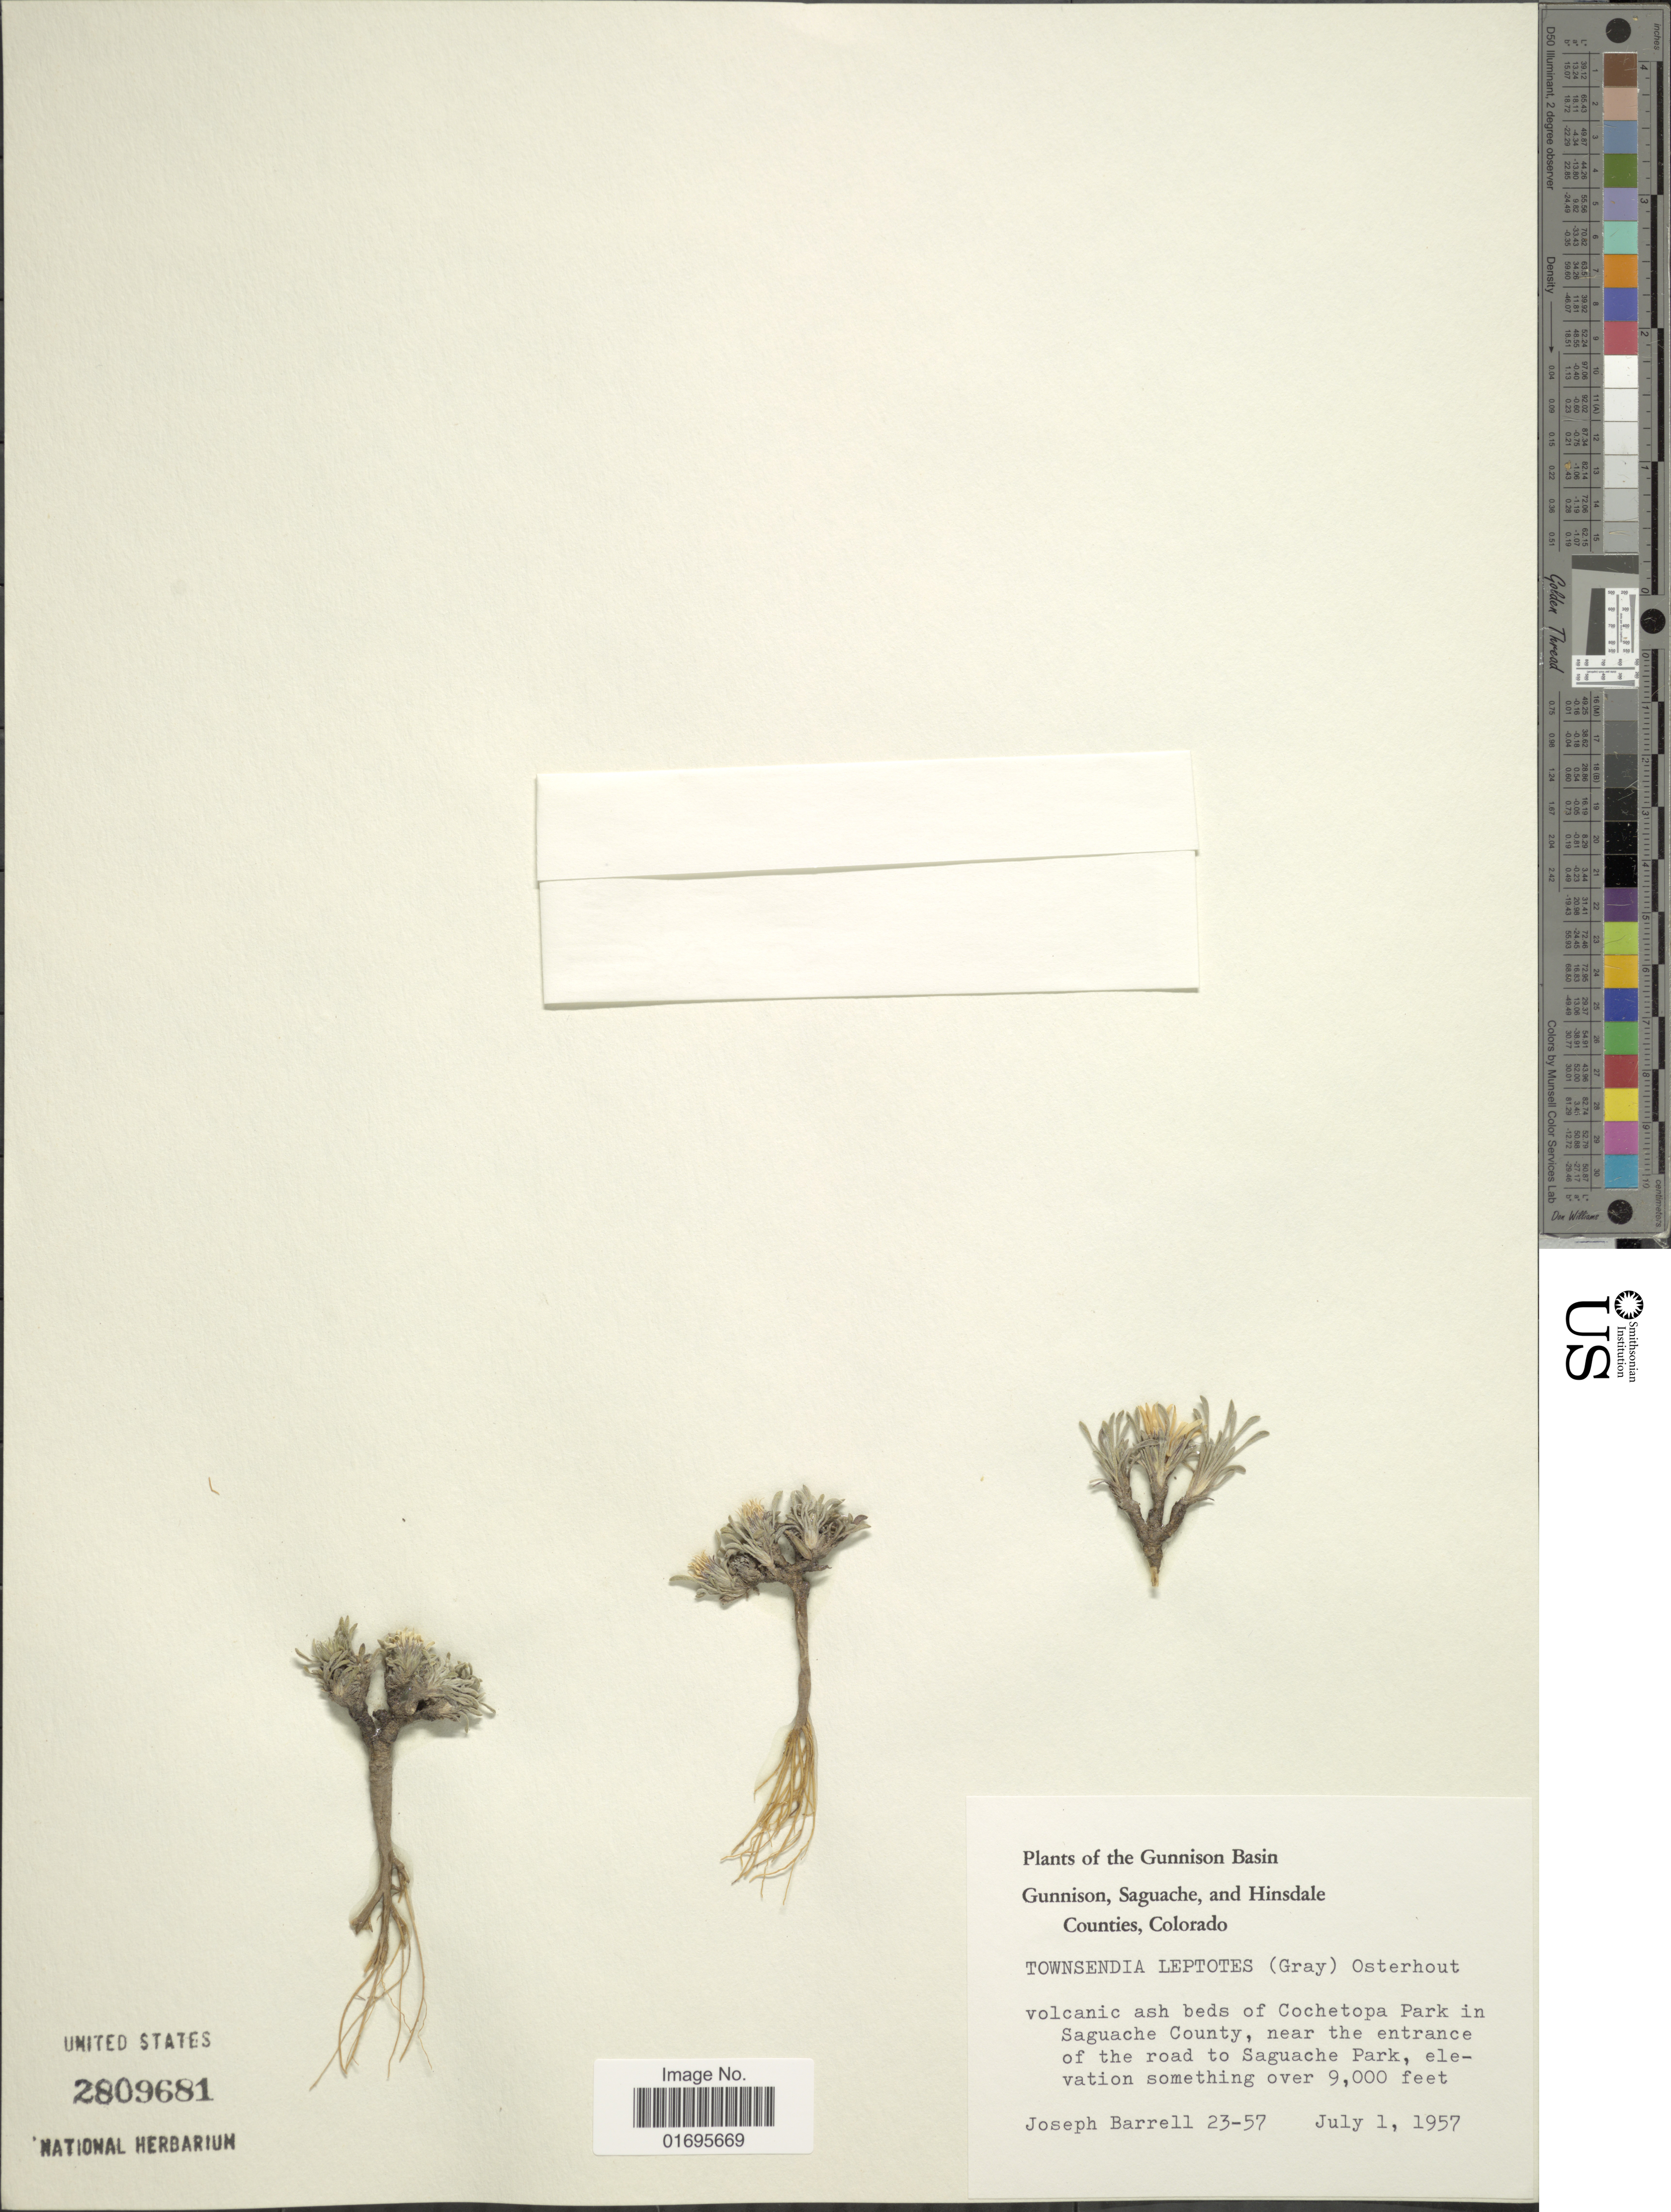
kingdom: Plantae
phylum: Tracheophyta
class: Magnoliopsida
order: Asterales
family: Asteraceae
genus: Townsendia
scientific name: Townsendia leptotes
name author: (A. Gray) Osterh.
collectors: J. Barrell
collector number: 23-57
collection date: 1957-07-01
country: United States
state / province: Colorado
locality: Gunnison Basin, Gunnison, Saguache, and Hinsdale Counties, volcanic ash beds of Cochetopa Park in Saguache County, near the entrance of the road to Saguache Park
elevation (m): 2743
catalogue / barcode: US 2809681